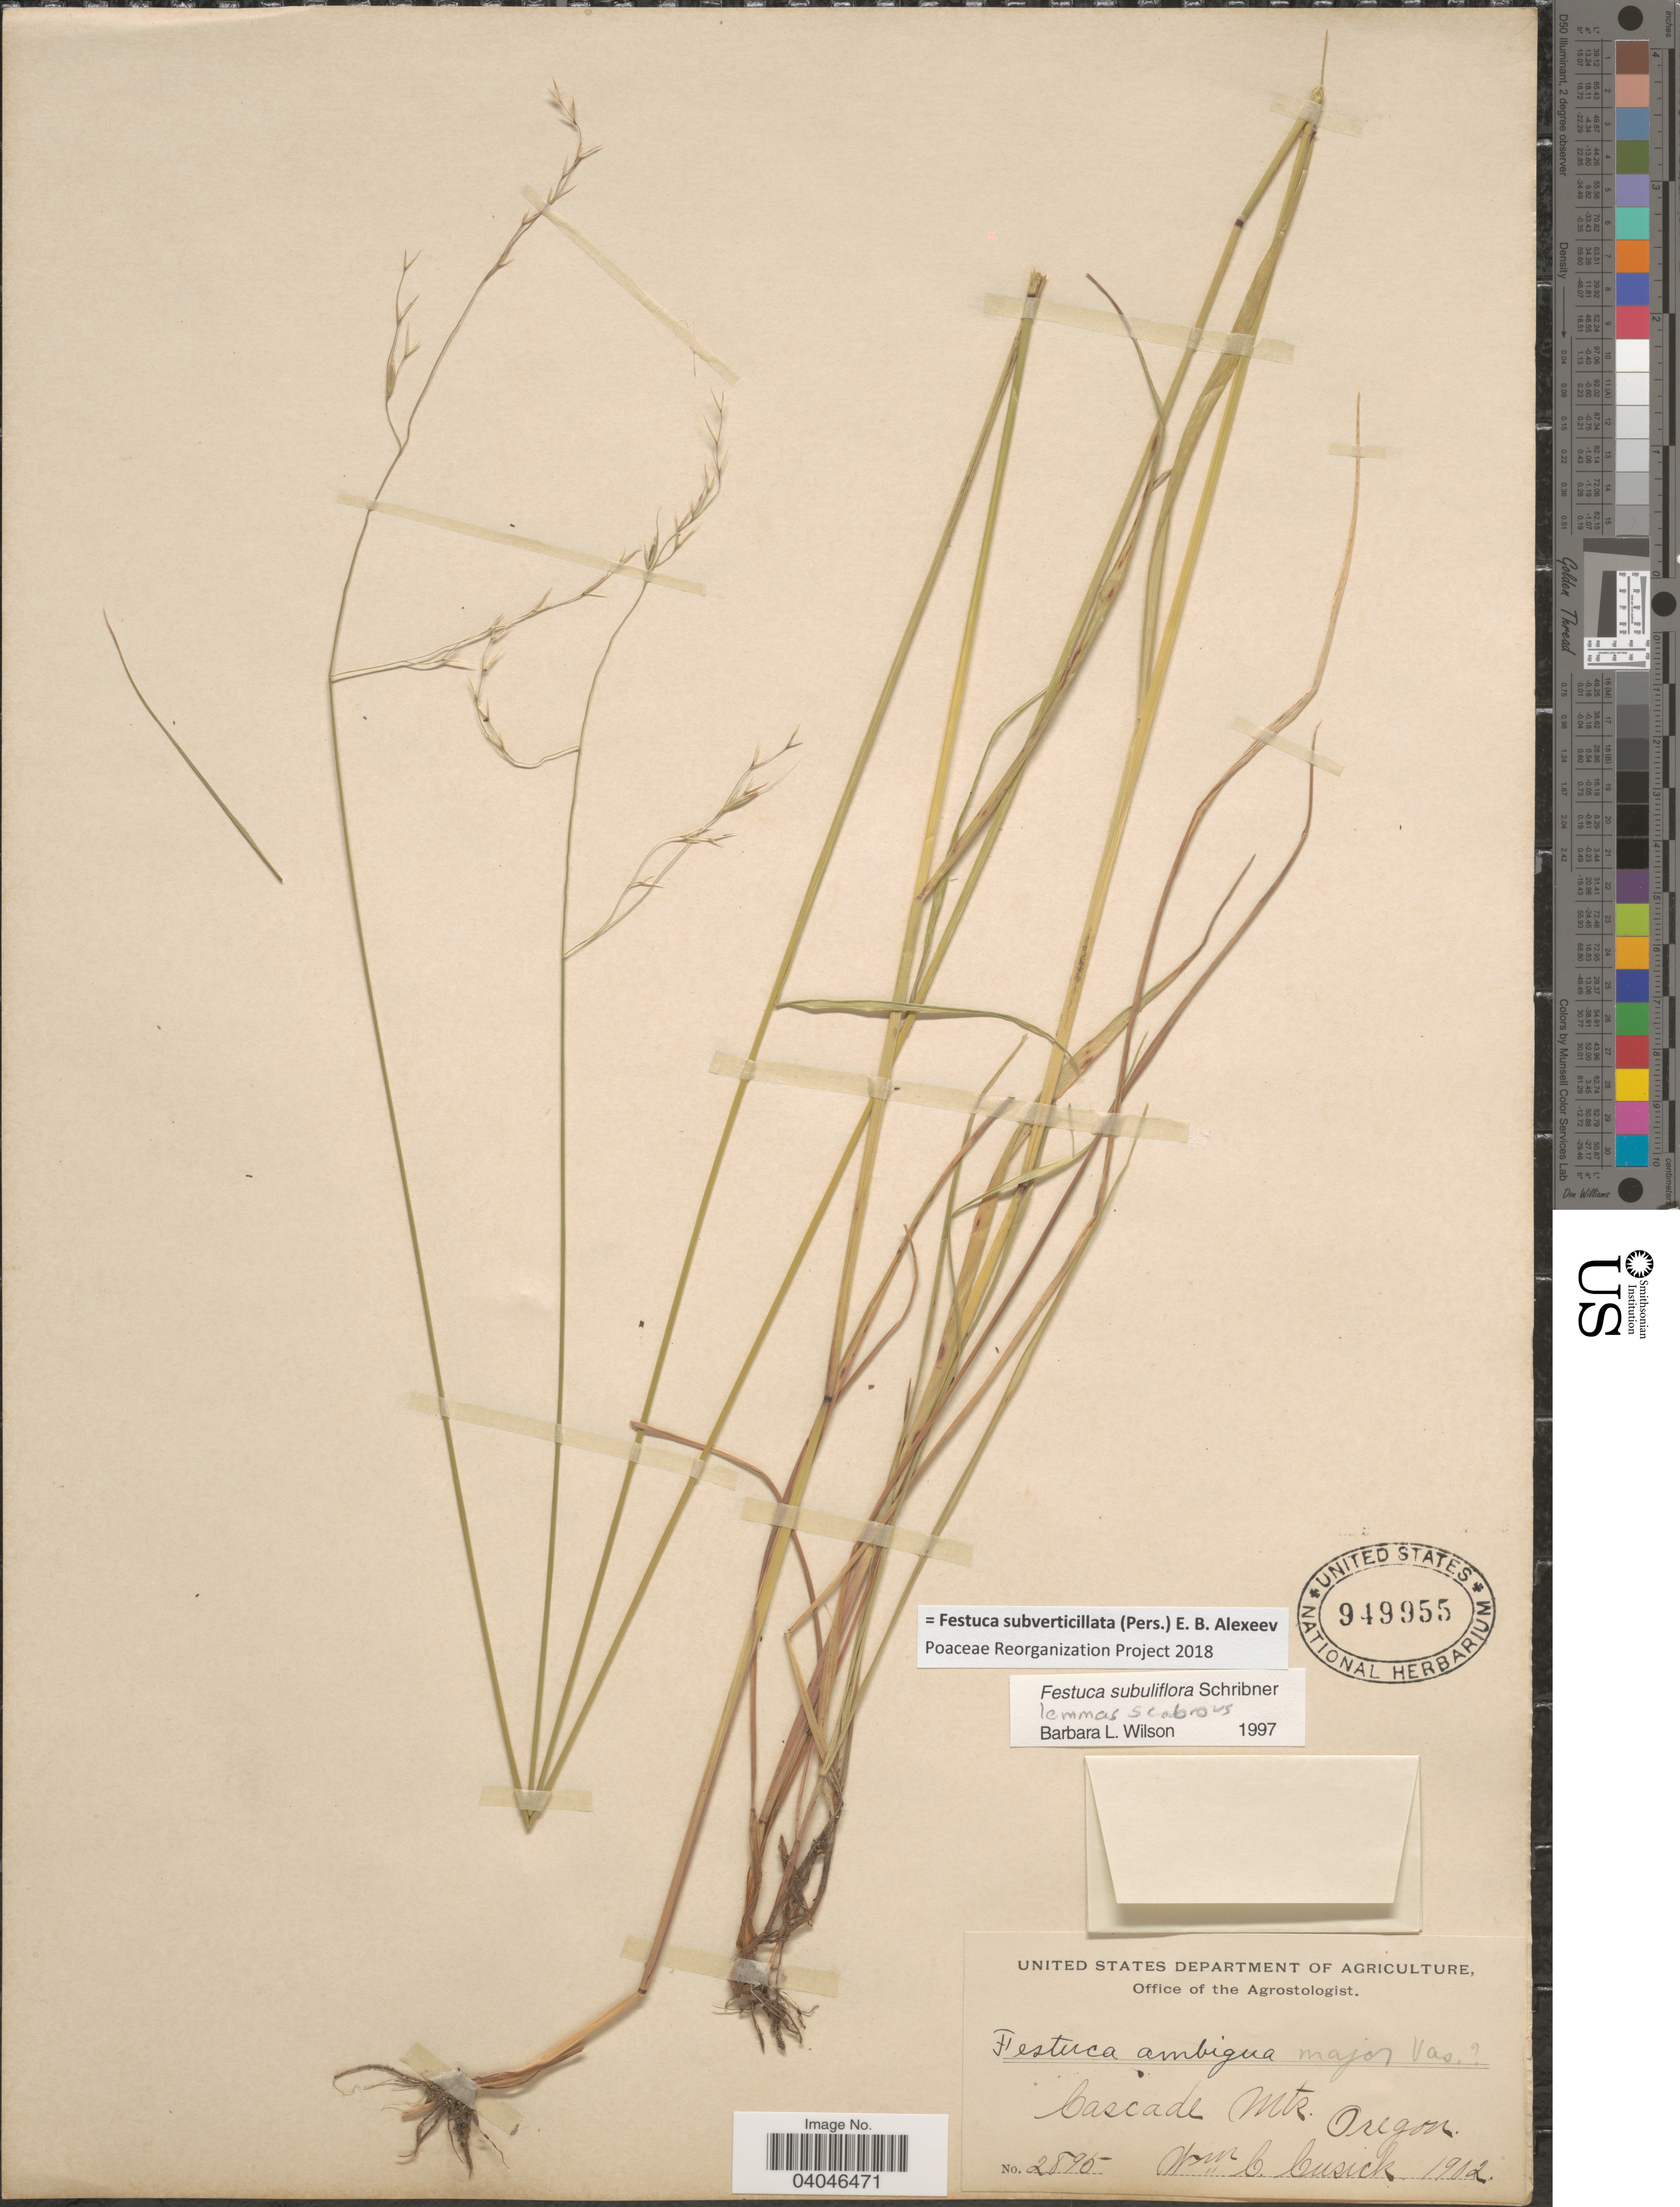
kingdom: Plantae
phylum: Tracheophyta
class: Liliopsida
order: Poales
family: Poaceae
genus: Festuca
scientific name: Festuca subverticillata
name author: (Pers.) E.B. Alexeev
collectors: W. C. Cusick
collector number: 2895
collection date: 1902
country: United States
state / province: Oregon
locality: Cascade Mts.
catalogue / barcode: US 949955